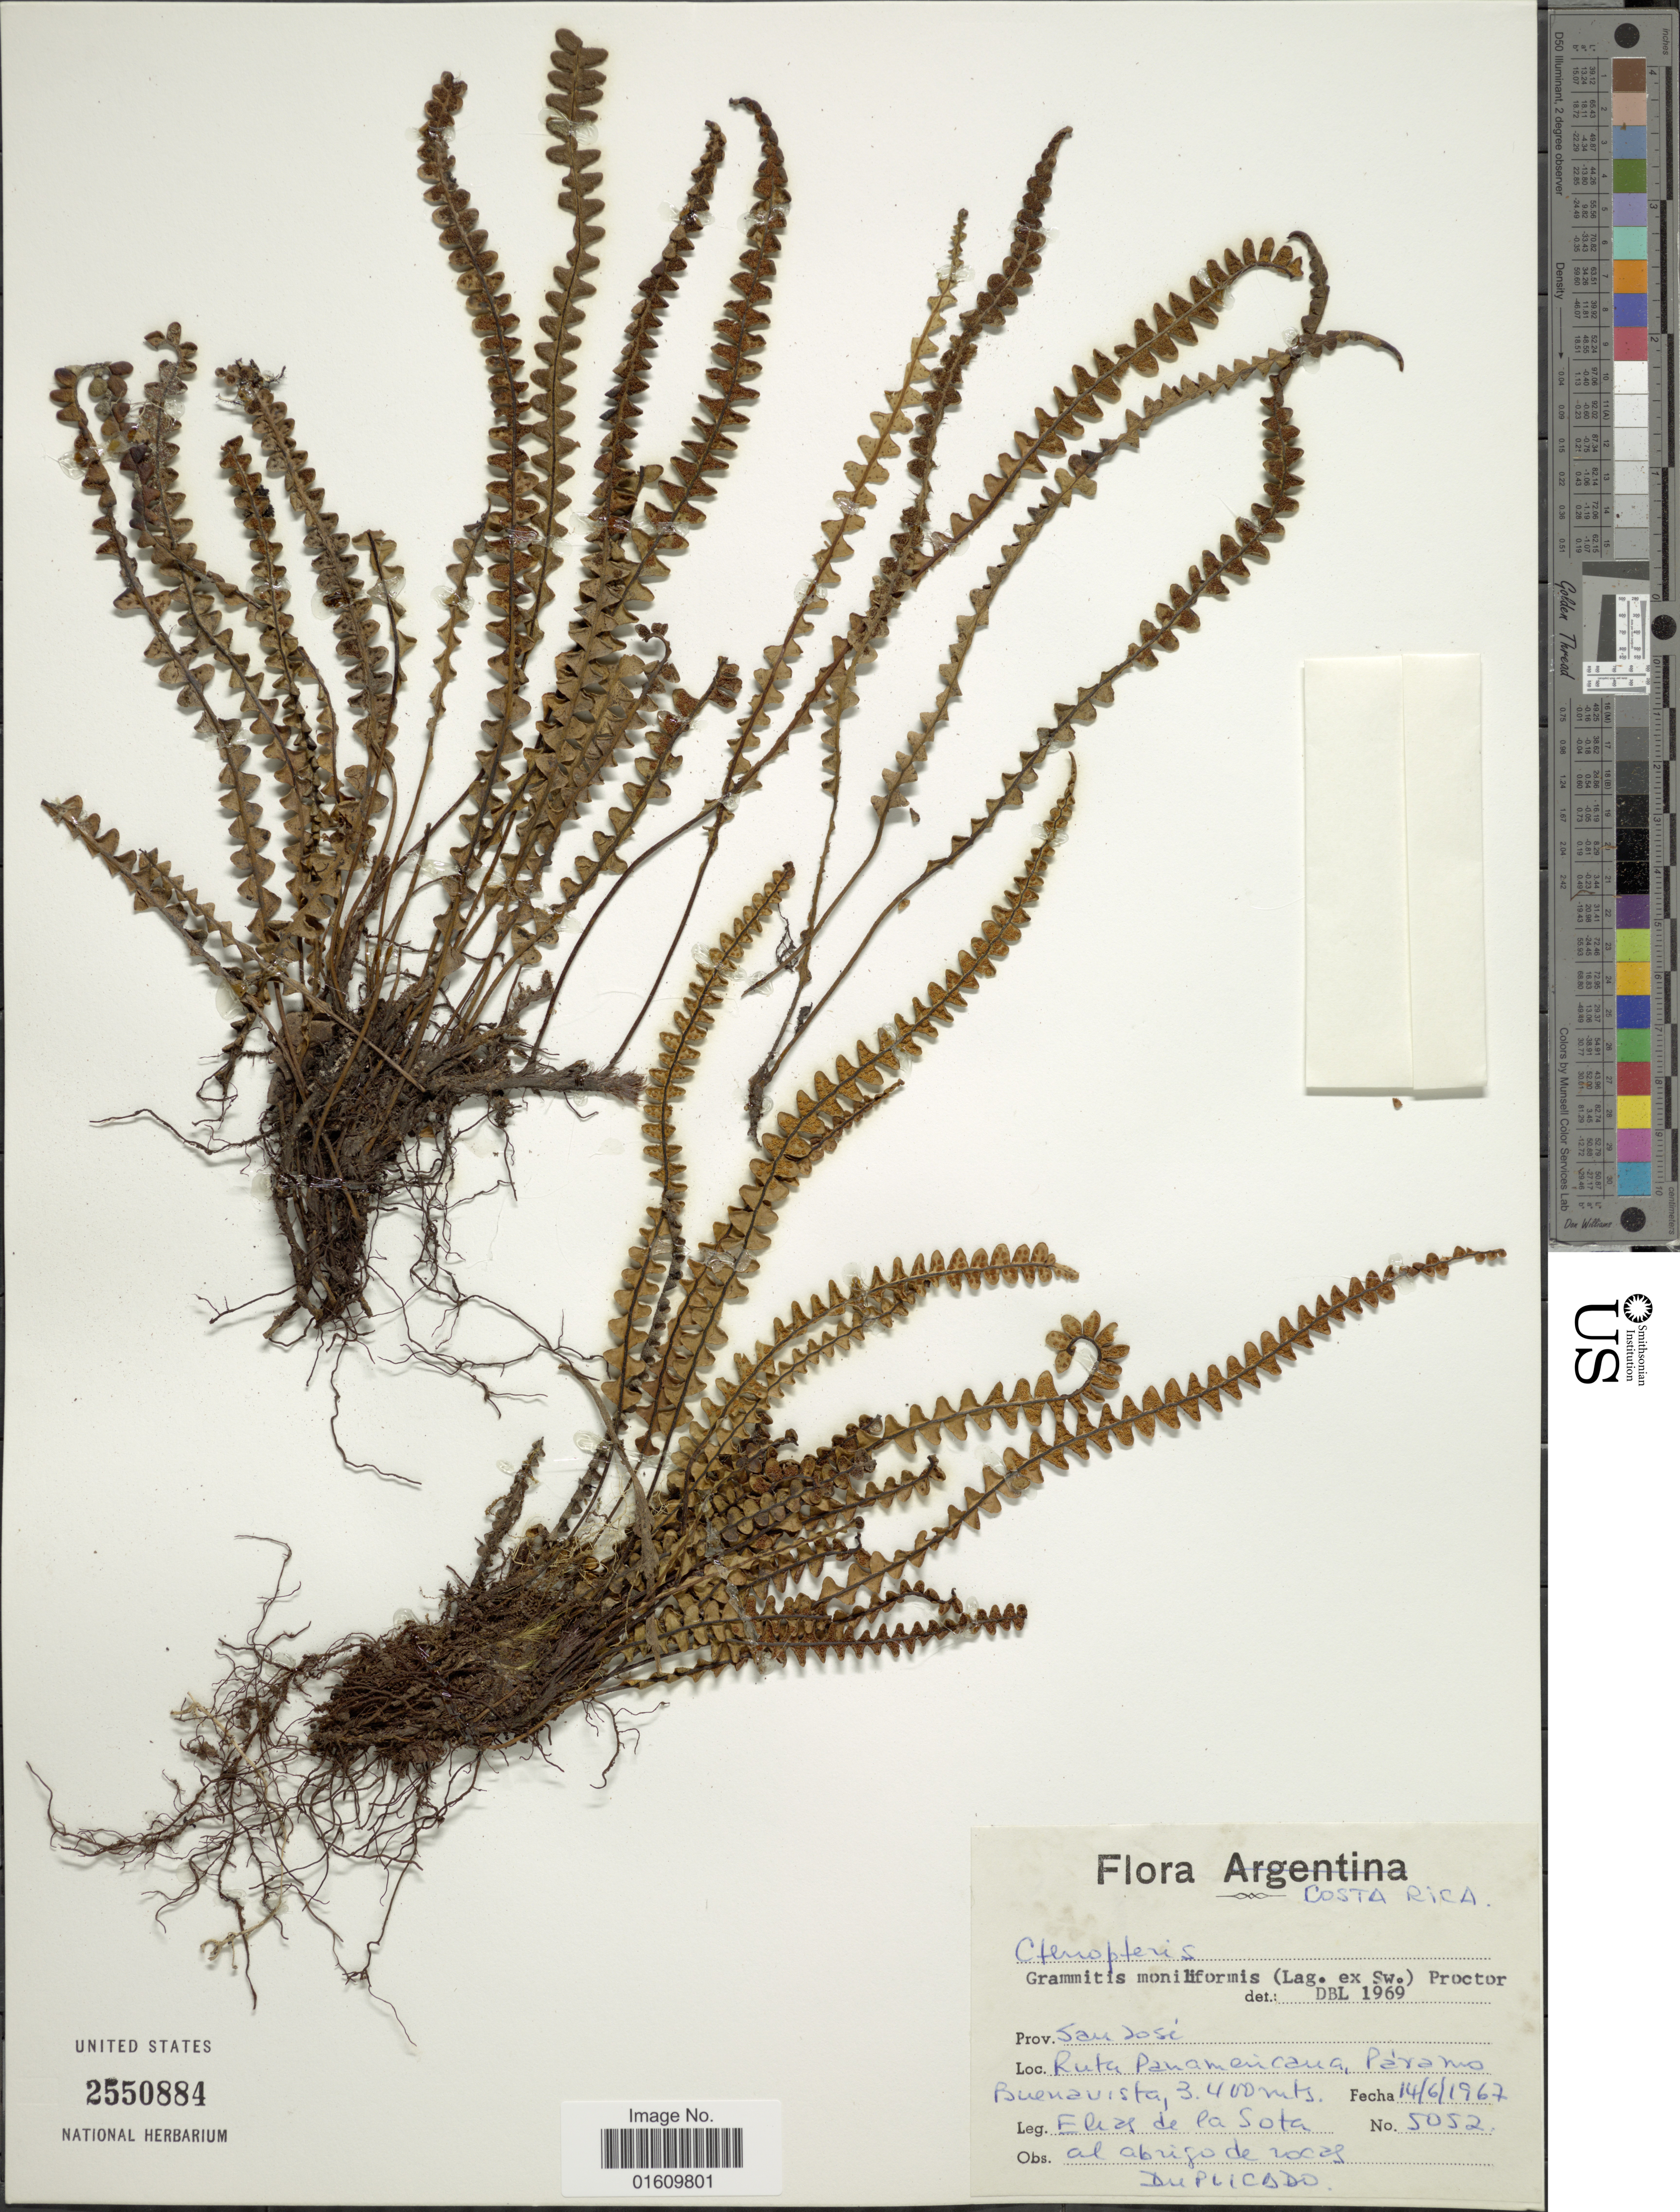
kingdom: Plantae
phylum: Tracheophyta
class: Polypodiopsida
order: Polypodiales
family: Polypodiaceae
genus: Melpomene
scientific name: Melpomene moniliformis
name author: (Lag. ex Sw.) A.R. Sm. & R.C. Moran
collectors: E. R. de la Sota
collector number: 5052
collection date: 1967-06-14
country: Costa Rica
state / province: San José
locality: Rutu Panameicana, Paramo, Buenavista.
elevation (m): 3400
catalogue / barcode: US 2550884